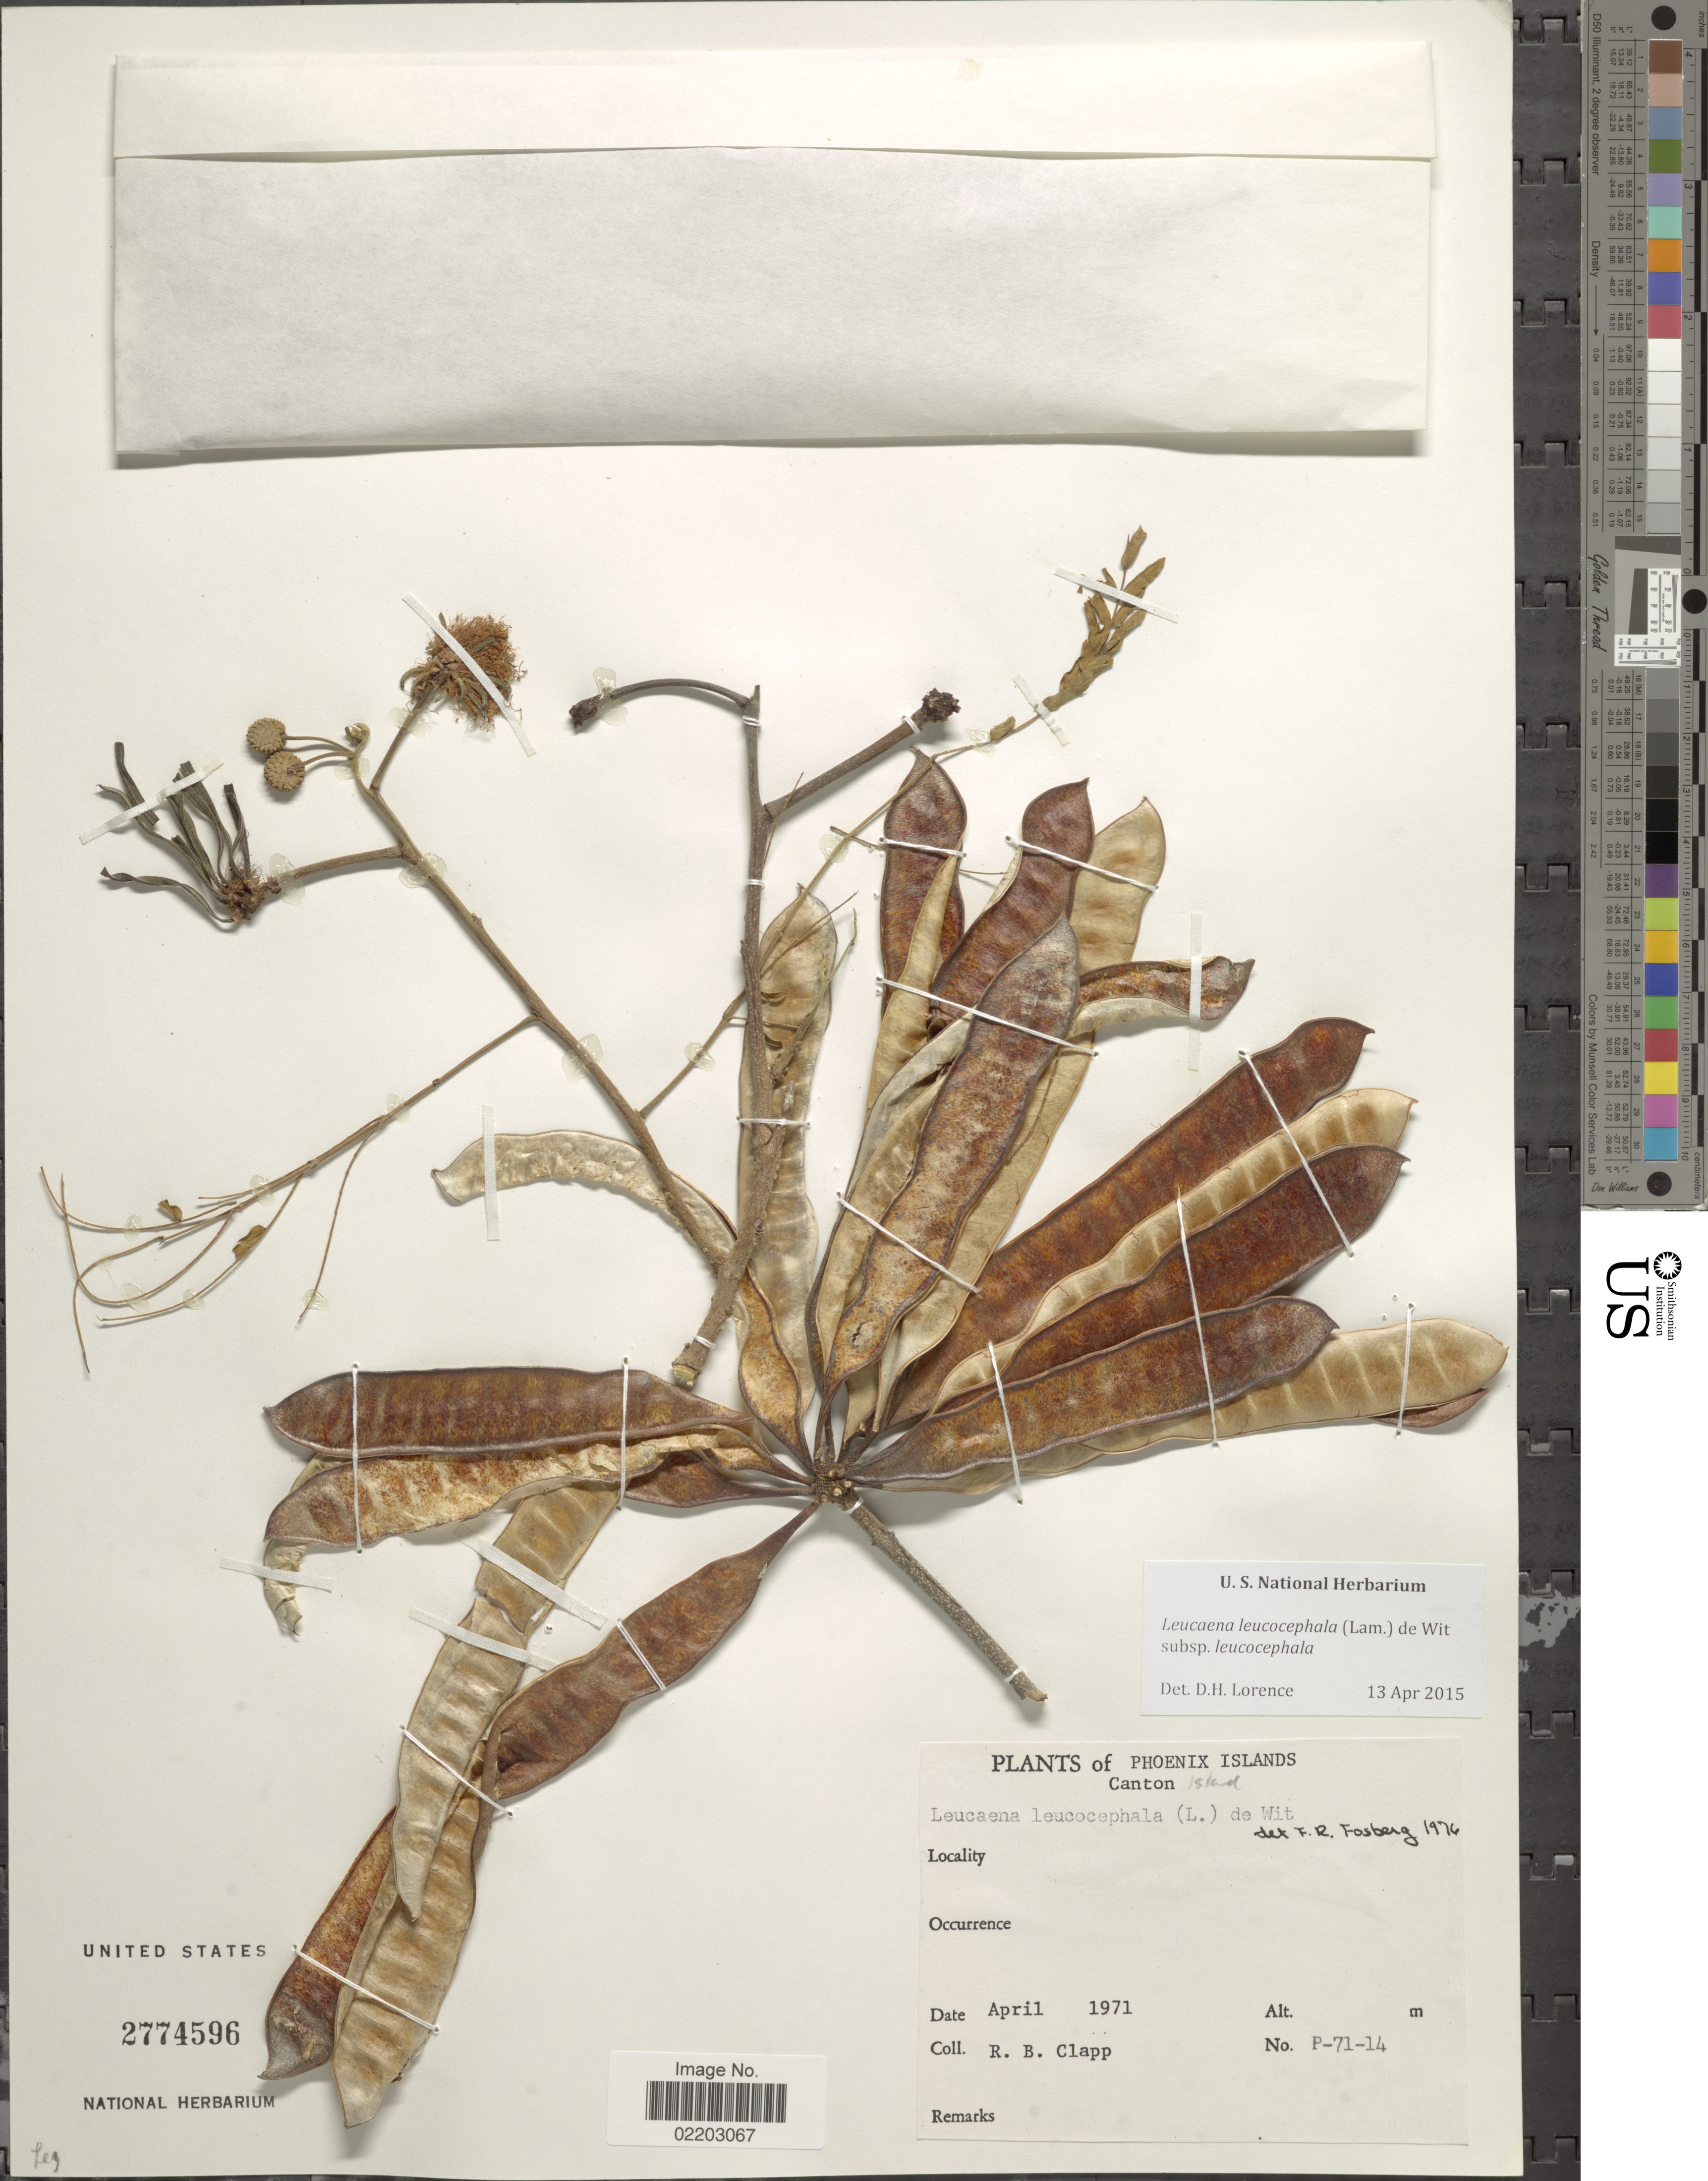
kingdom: Plantae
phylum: Tracheophyta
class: Magnoliopsida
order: Fabales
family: Fabaceae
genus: Leucaena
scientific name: Leucaena leucocephala subsp. leucocephala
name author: (Lam.) de Wit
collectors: R. B. Clapp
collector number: P-71-14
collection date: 1971-04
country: Kiribati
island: Kanton [Canton] Atoll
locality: Phoenix Islands, Canton.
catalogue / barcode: US 2774596